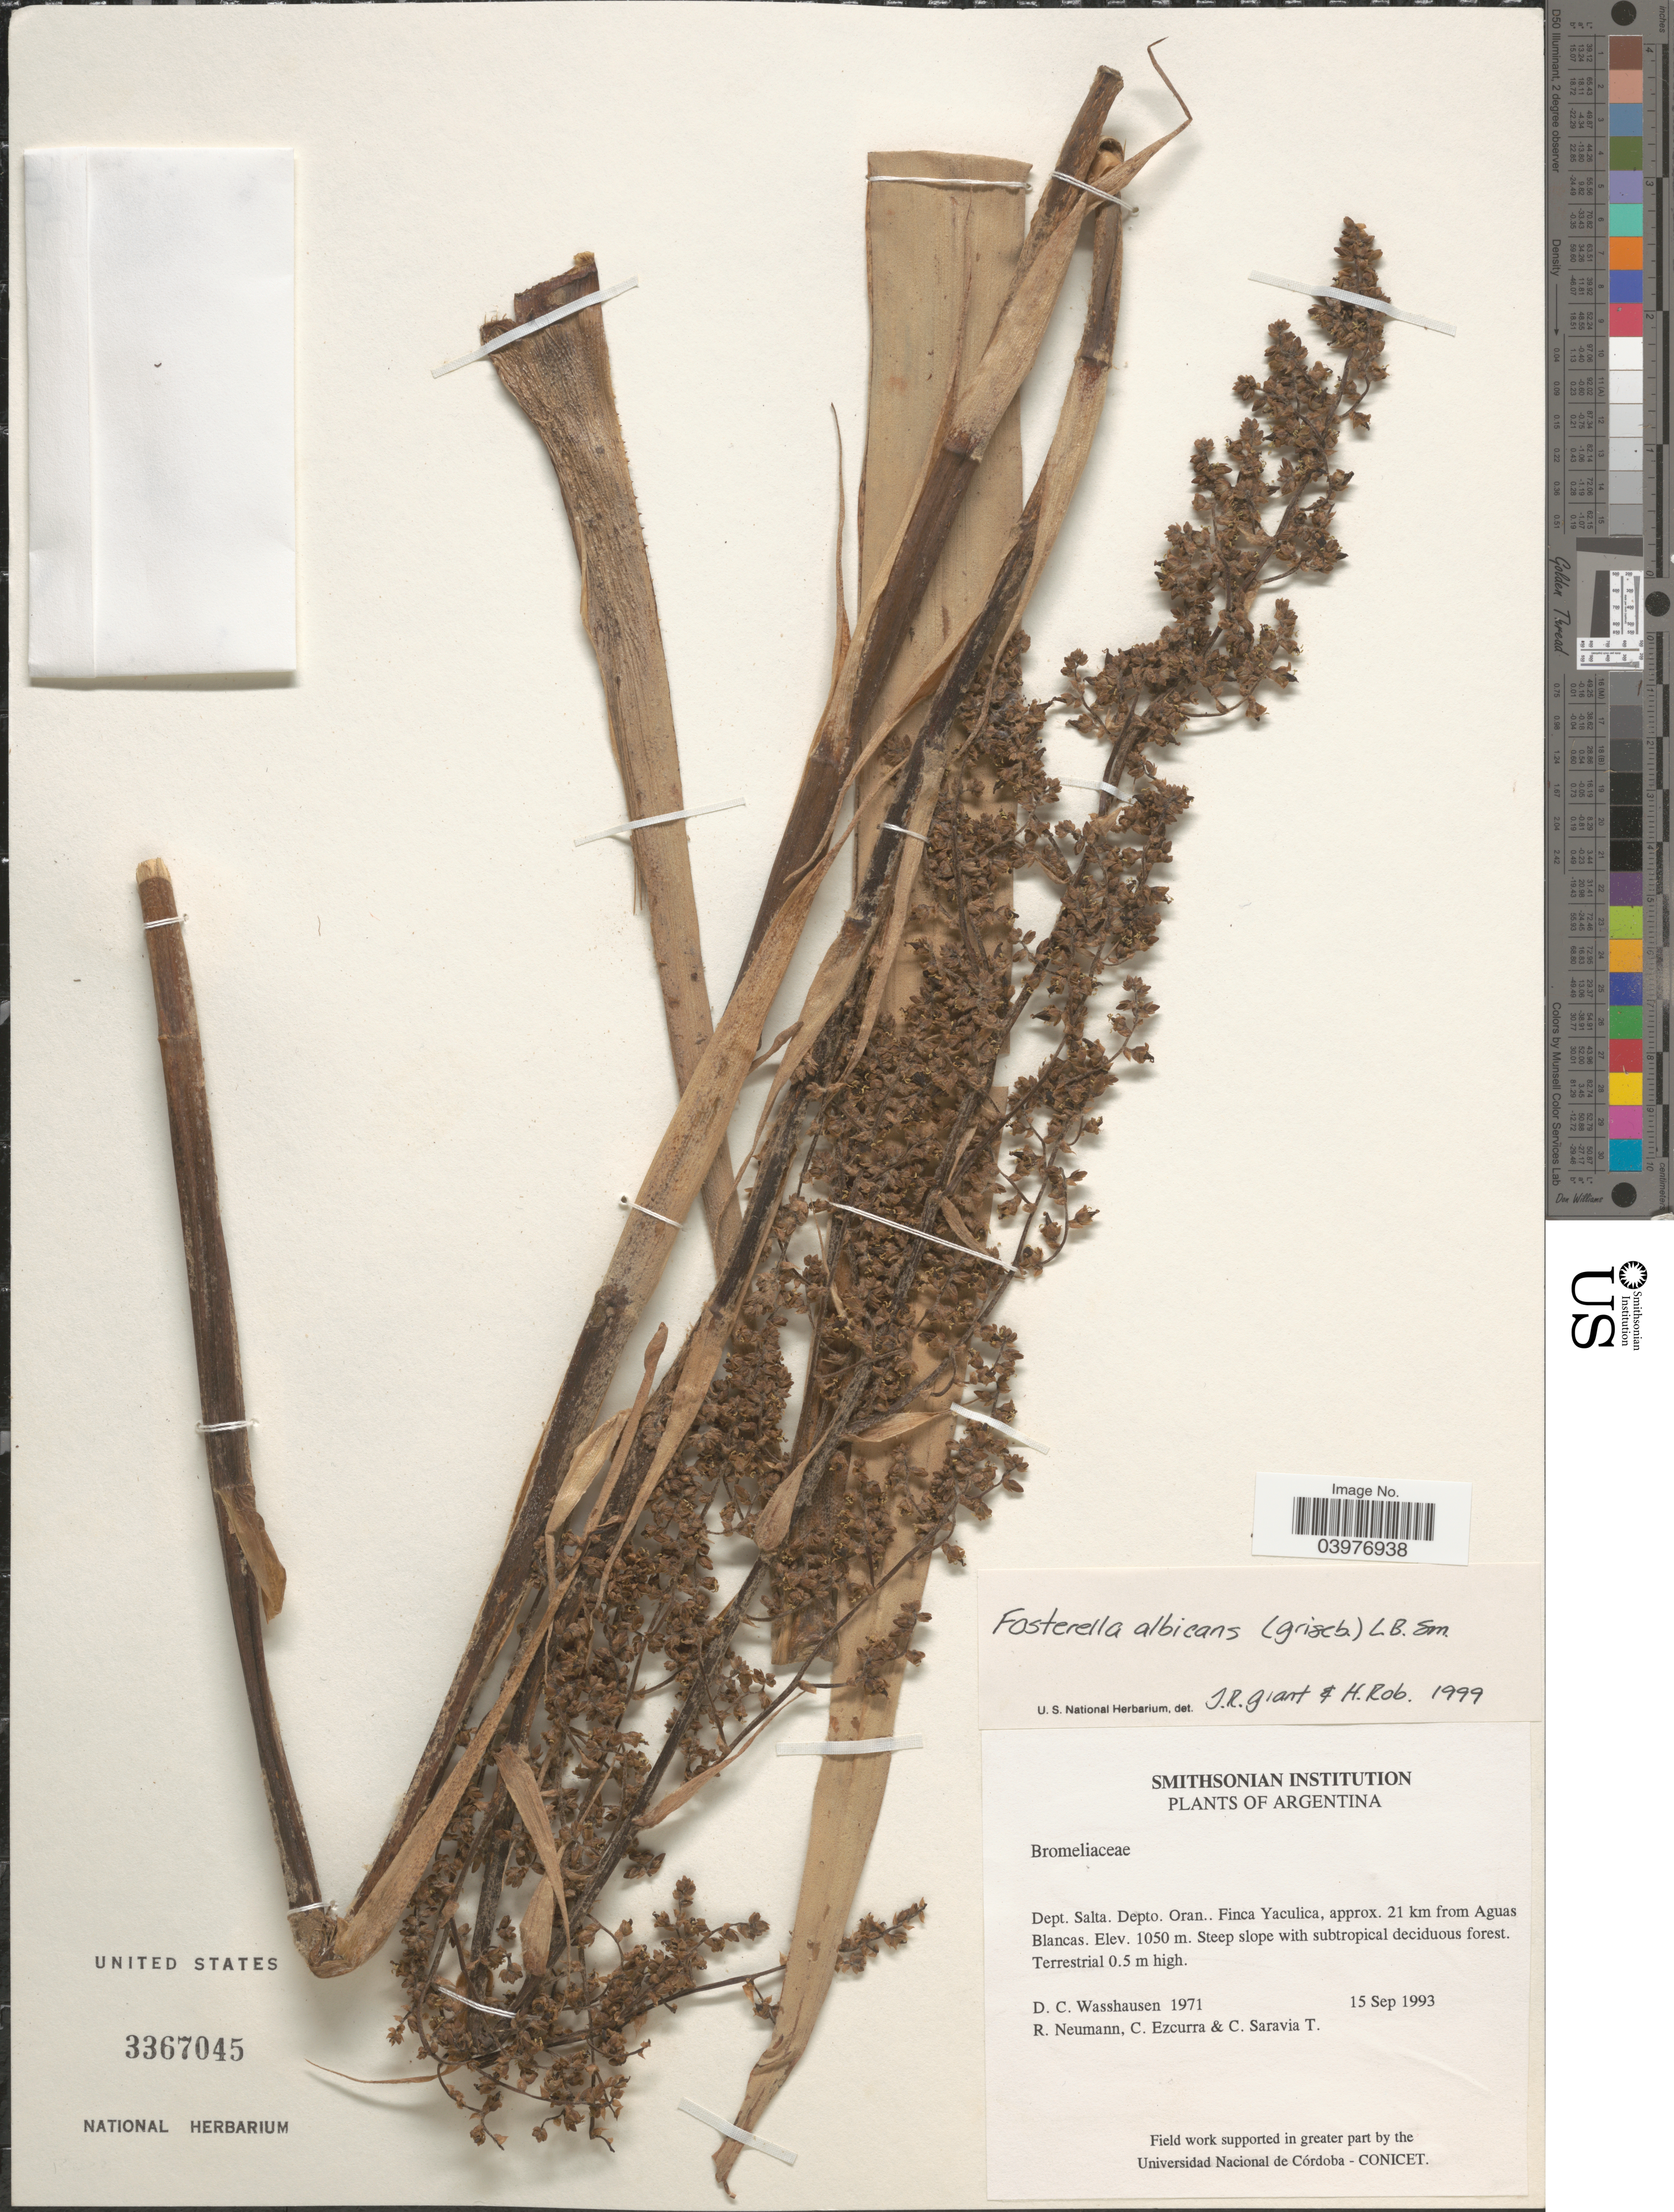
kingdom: Plantae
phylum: Tracheophyta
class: Liliopsida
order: Poales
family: Bromeliaceae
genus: Fosterella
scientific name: Fosterella albicans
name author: (Griseb.) L.B. Sm.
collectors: D. C. Wasshausen, R. Neumann, C. Ezcurra & C. Saravia T.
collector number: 1971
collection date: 1993-09-15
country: Argentina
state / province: Salta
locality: Dept. Salta. Depto. Oran.. Finca Yaculica, approx. 21 km from Aguas Blancas.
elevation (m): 1050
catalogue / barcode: US 3367045